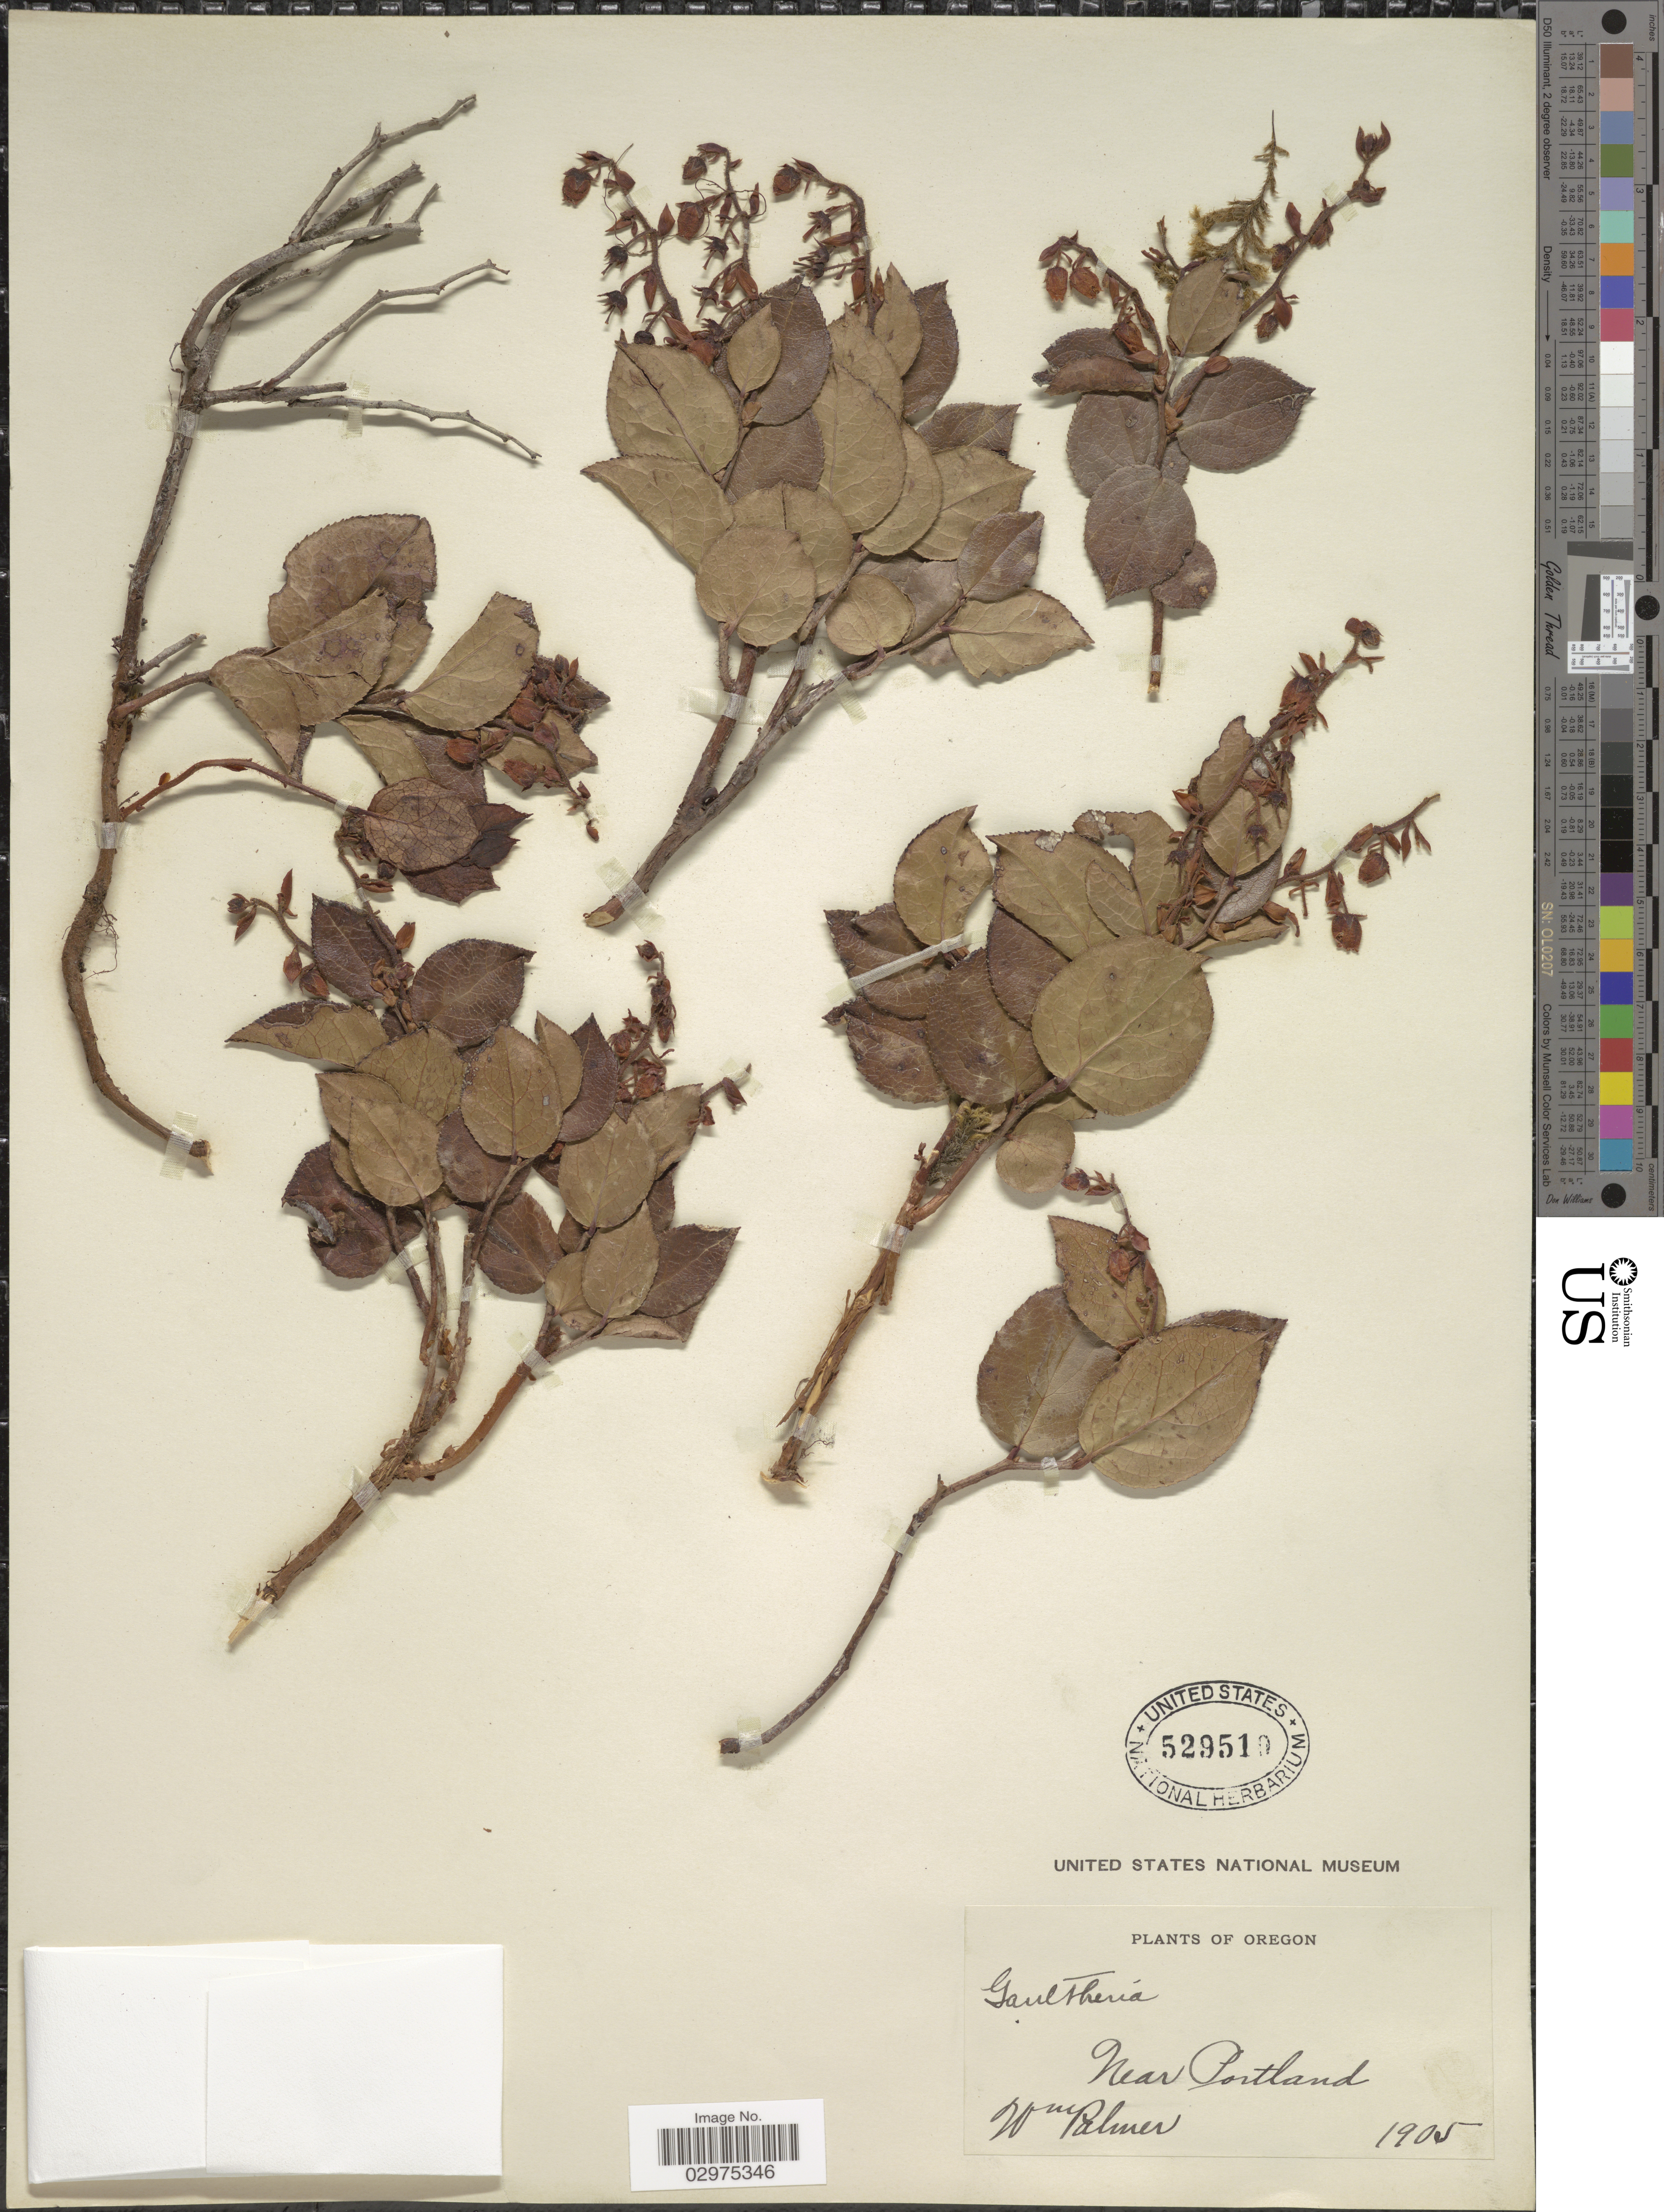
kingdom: Plantae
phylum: Tracheophyta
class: Magnoliopsida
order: Ericales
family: Ericaceae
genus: Gaultheria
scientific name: Gaultheria shallon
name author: Pursh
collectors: W. Palmer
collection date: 1905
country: United States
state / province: Oregon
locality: Near Portland.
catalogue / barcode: US 529510